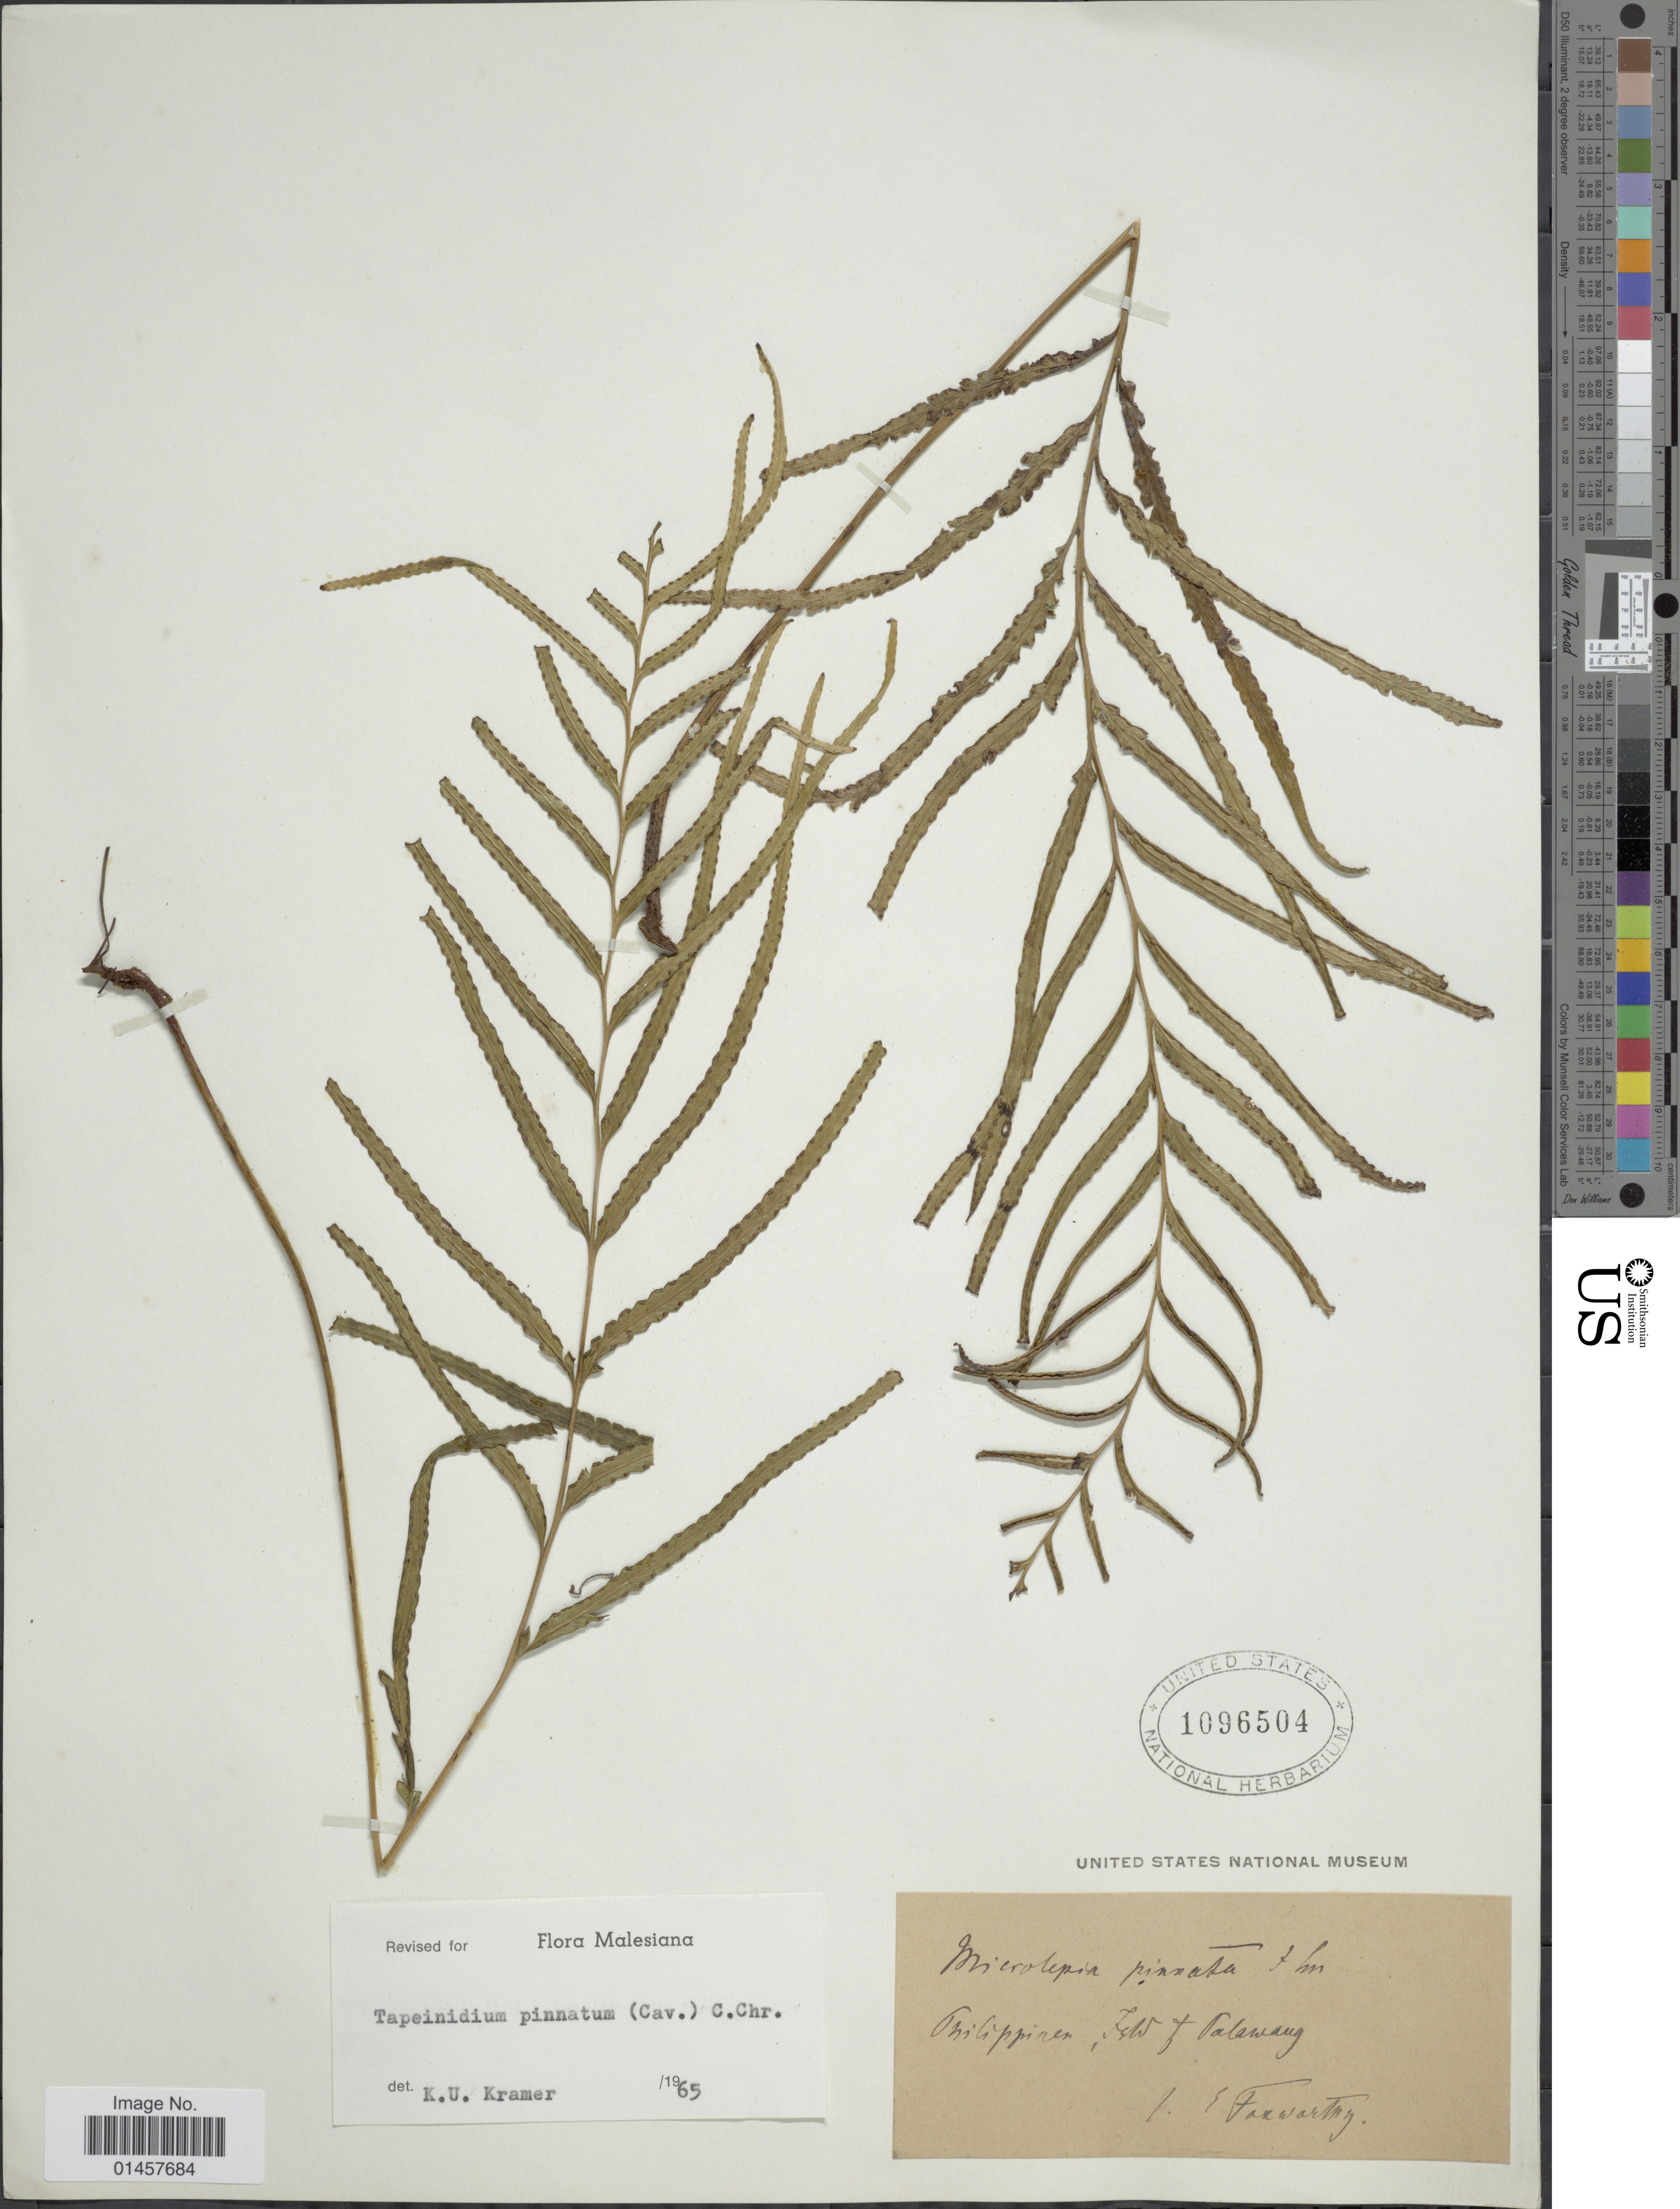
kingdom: Plantae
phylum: Tracheophyta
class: Polypodiopsida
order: Polypodiales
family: Lindsaeaceae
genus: Tapeinidium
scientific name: Tapeinidium pinnatum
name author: (Cav.) C. Chr.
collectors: Foxworthy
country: Philippines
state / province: Mimaropa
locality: Philippinen, Palawang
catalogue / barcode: US 1096504